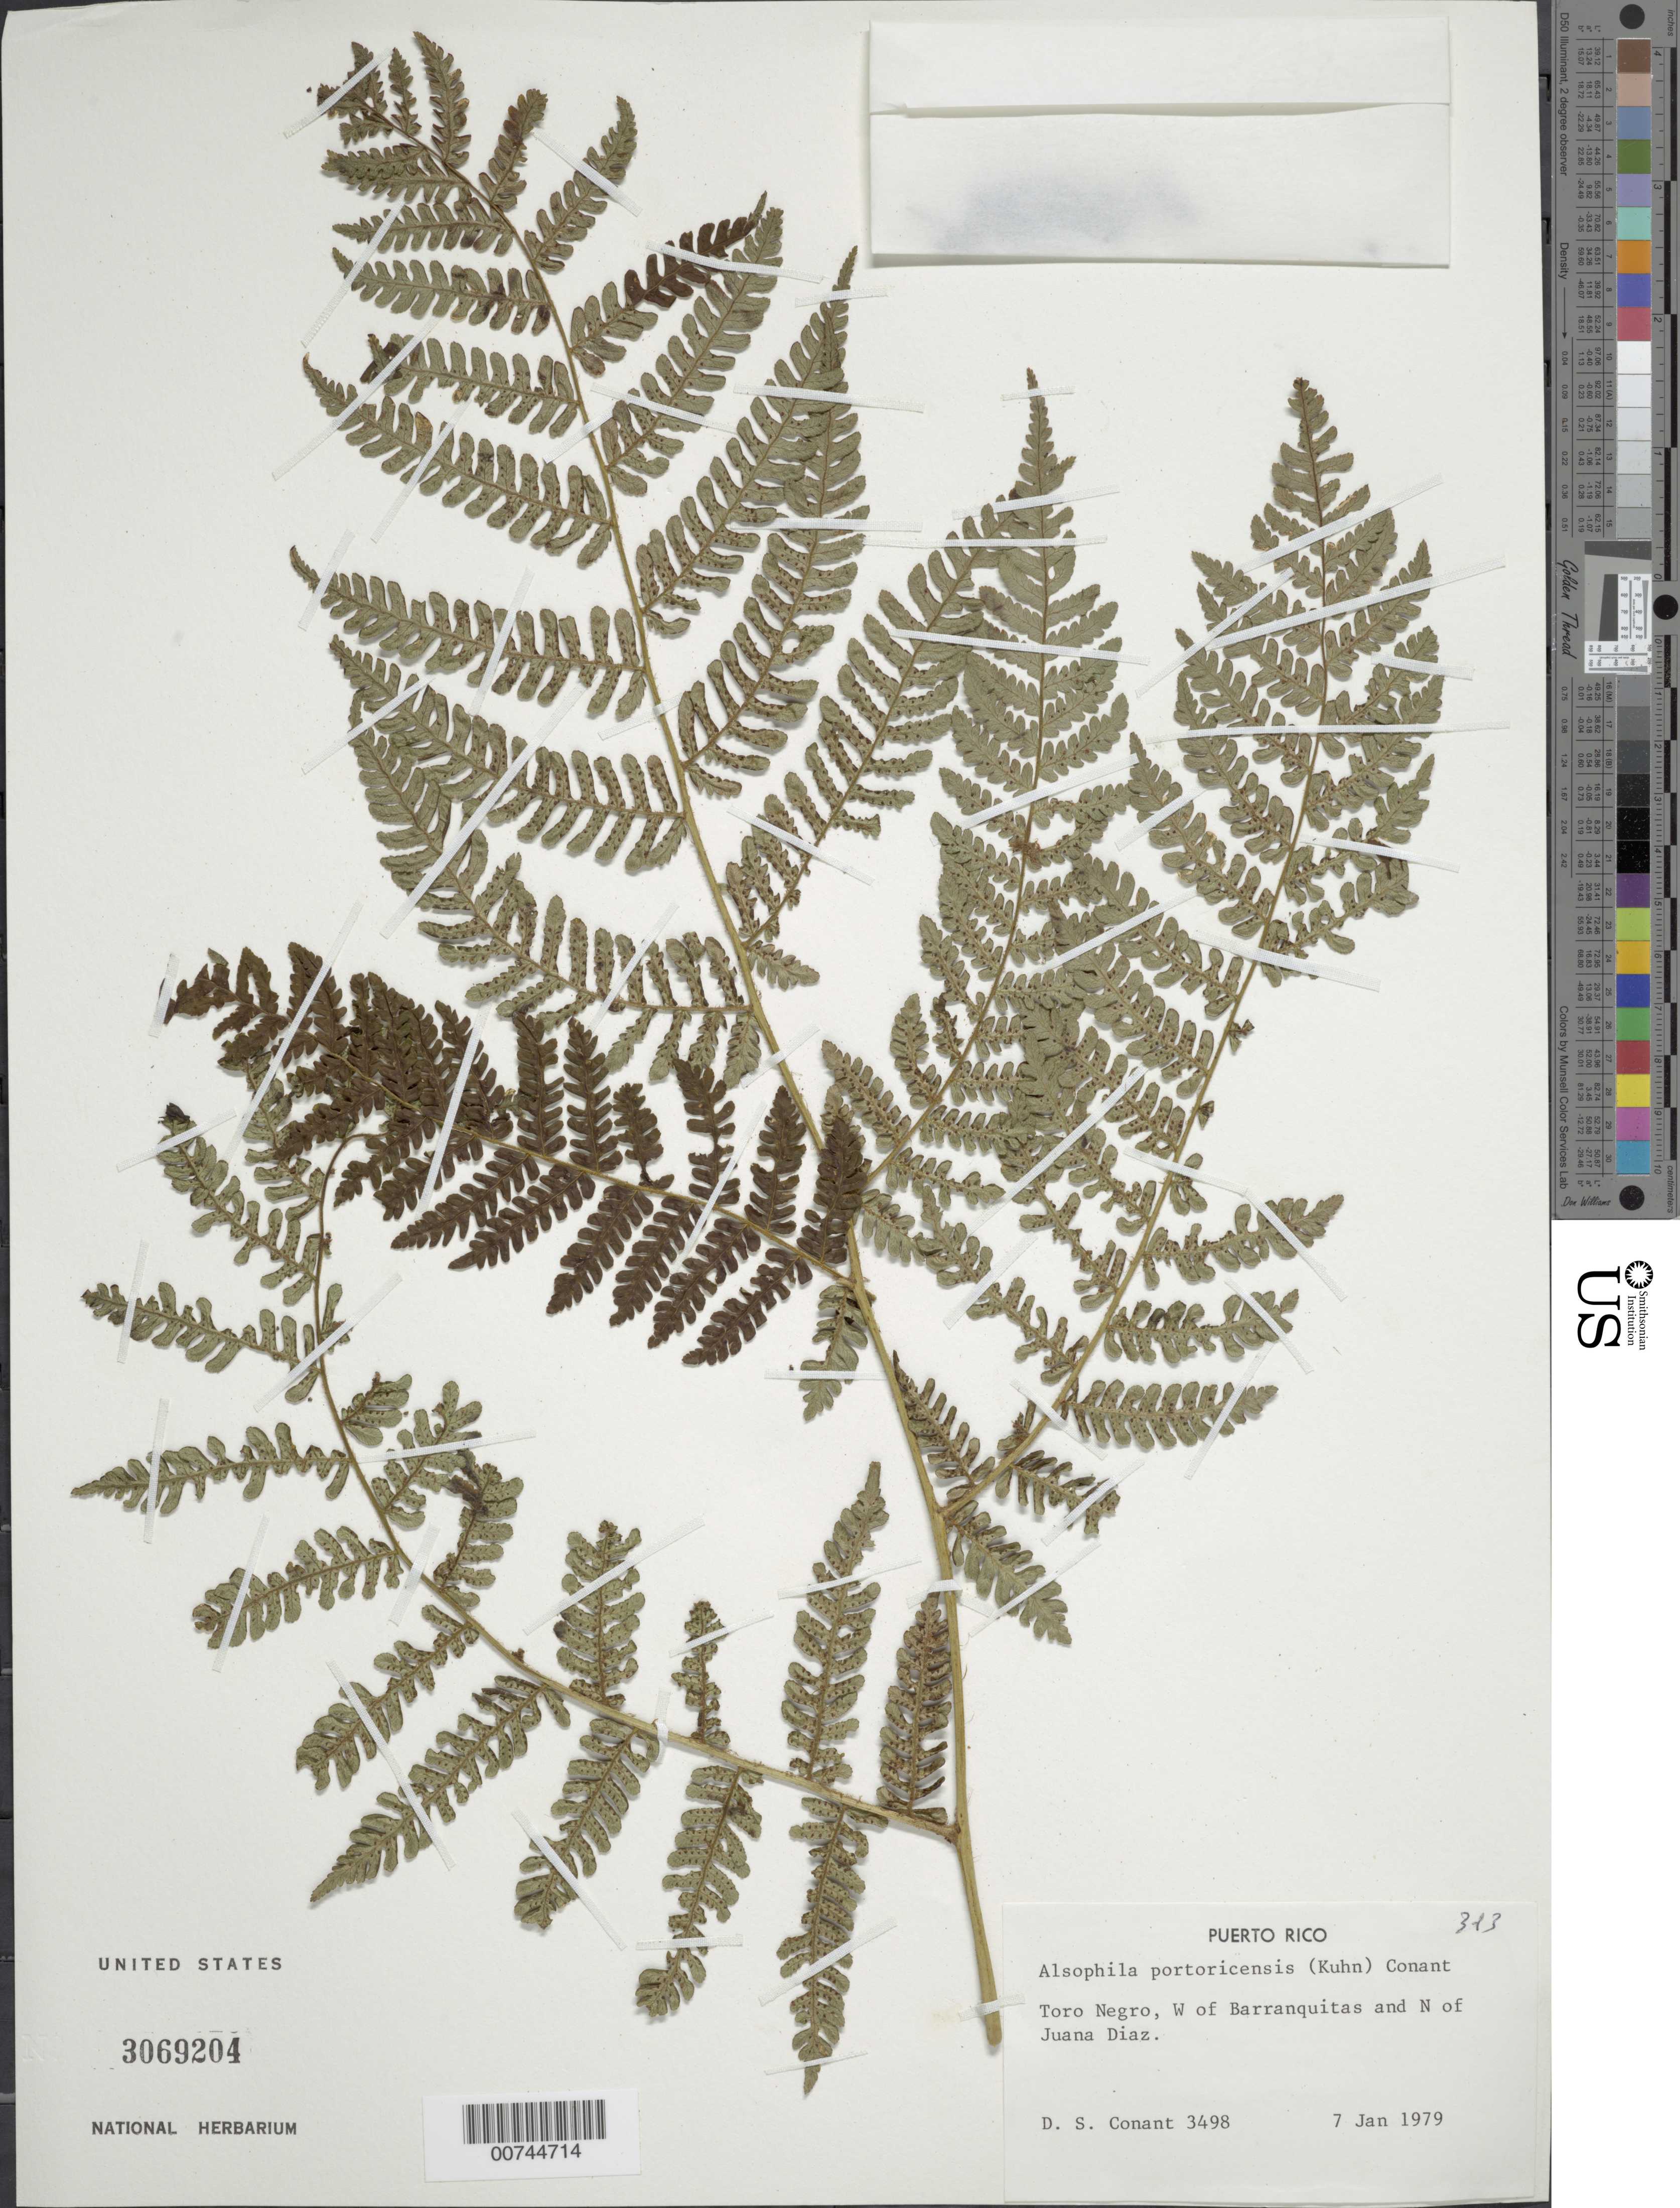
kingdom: Plantae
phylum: Tracheophyta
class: Polypodiopsida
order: Cyatheales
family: Cyatheaceae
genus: Alsophila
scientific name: Alsophila portoricensis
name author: (Spreng. ex Kuhn) D.S. Conant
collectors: D. S. Conant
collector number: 3498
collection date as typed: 07 Jan 1979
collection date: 1979-01-07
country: Puerto Rico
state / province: Villalba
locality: Toro Negro, W of Barranquitas and N of Juan Diaz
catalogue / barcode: US 3069204